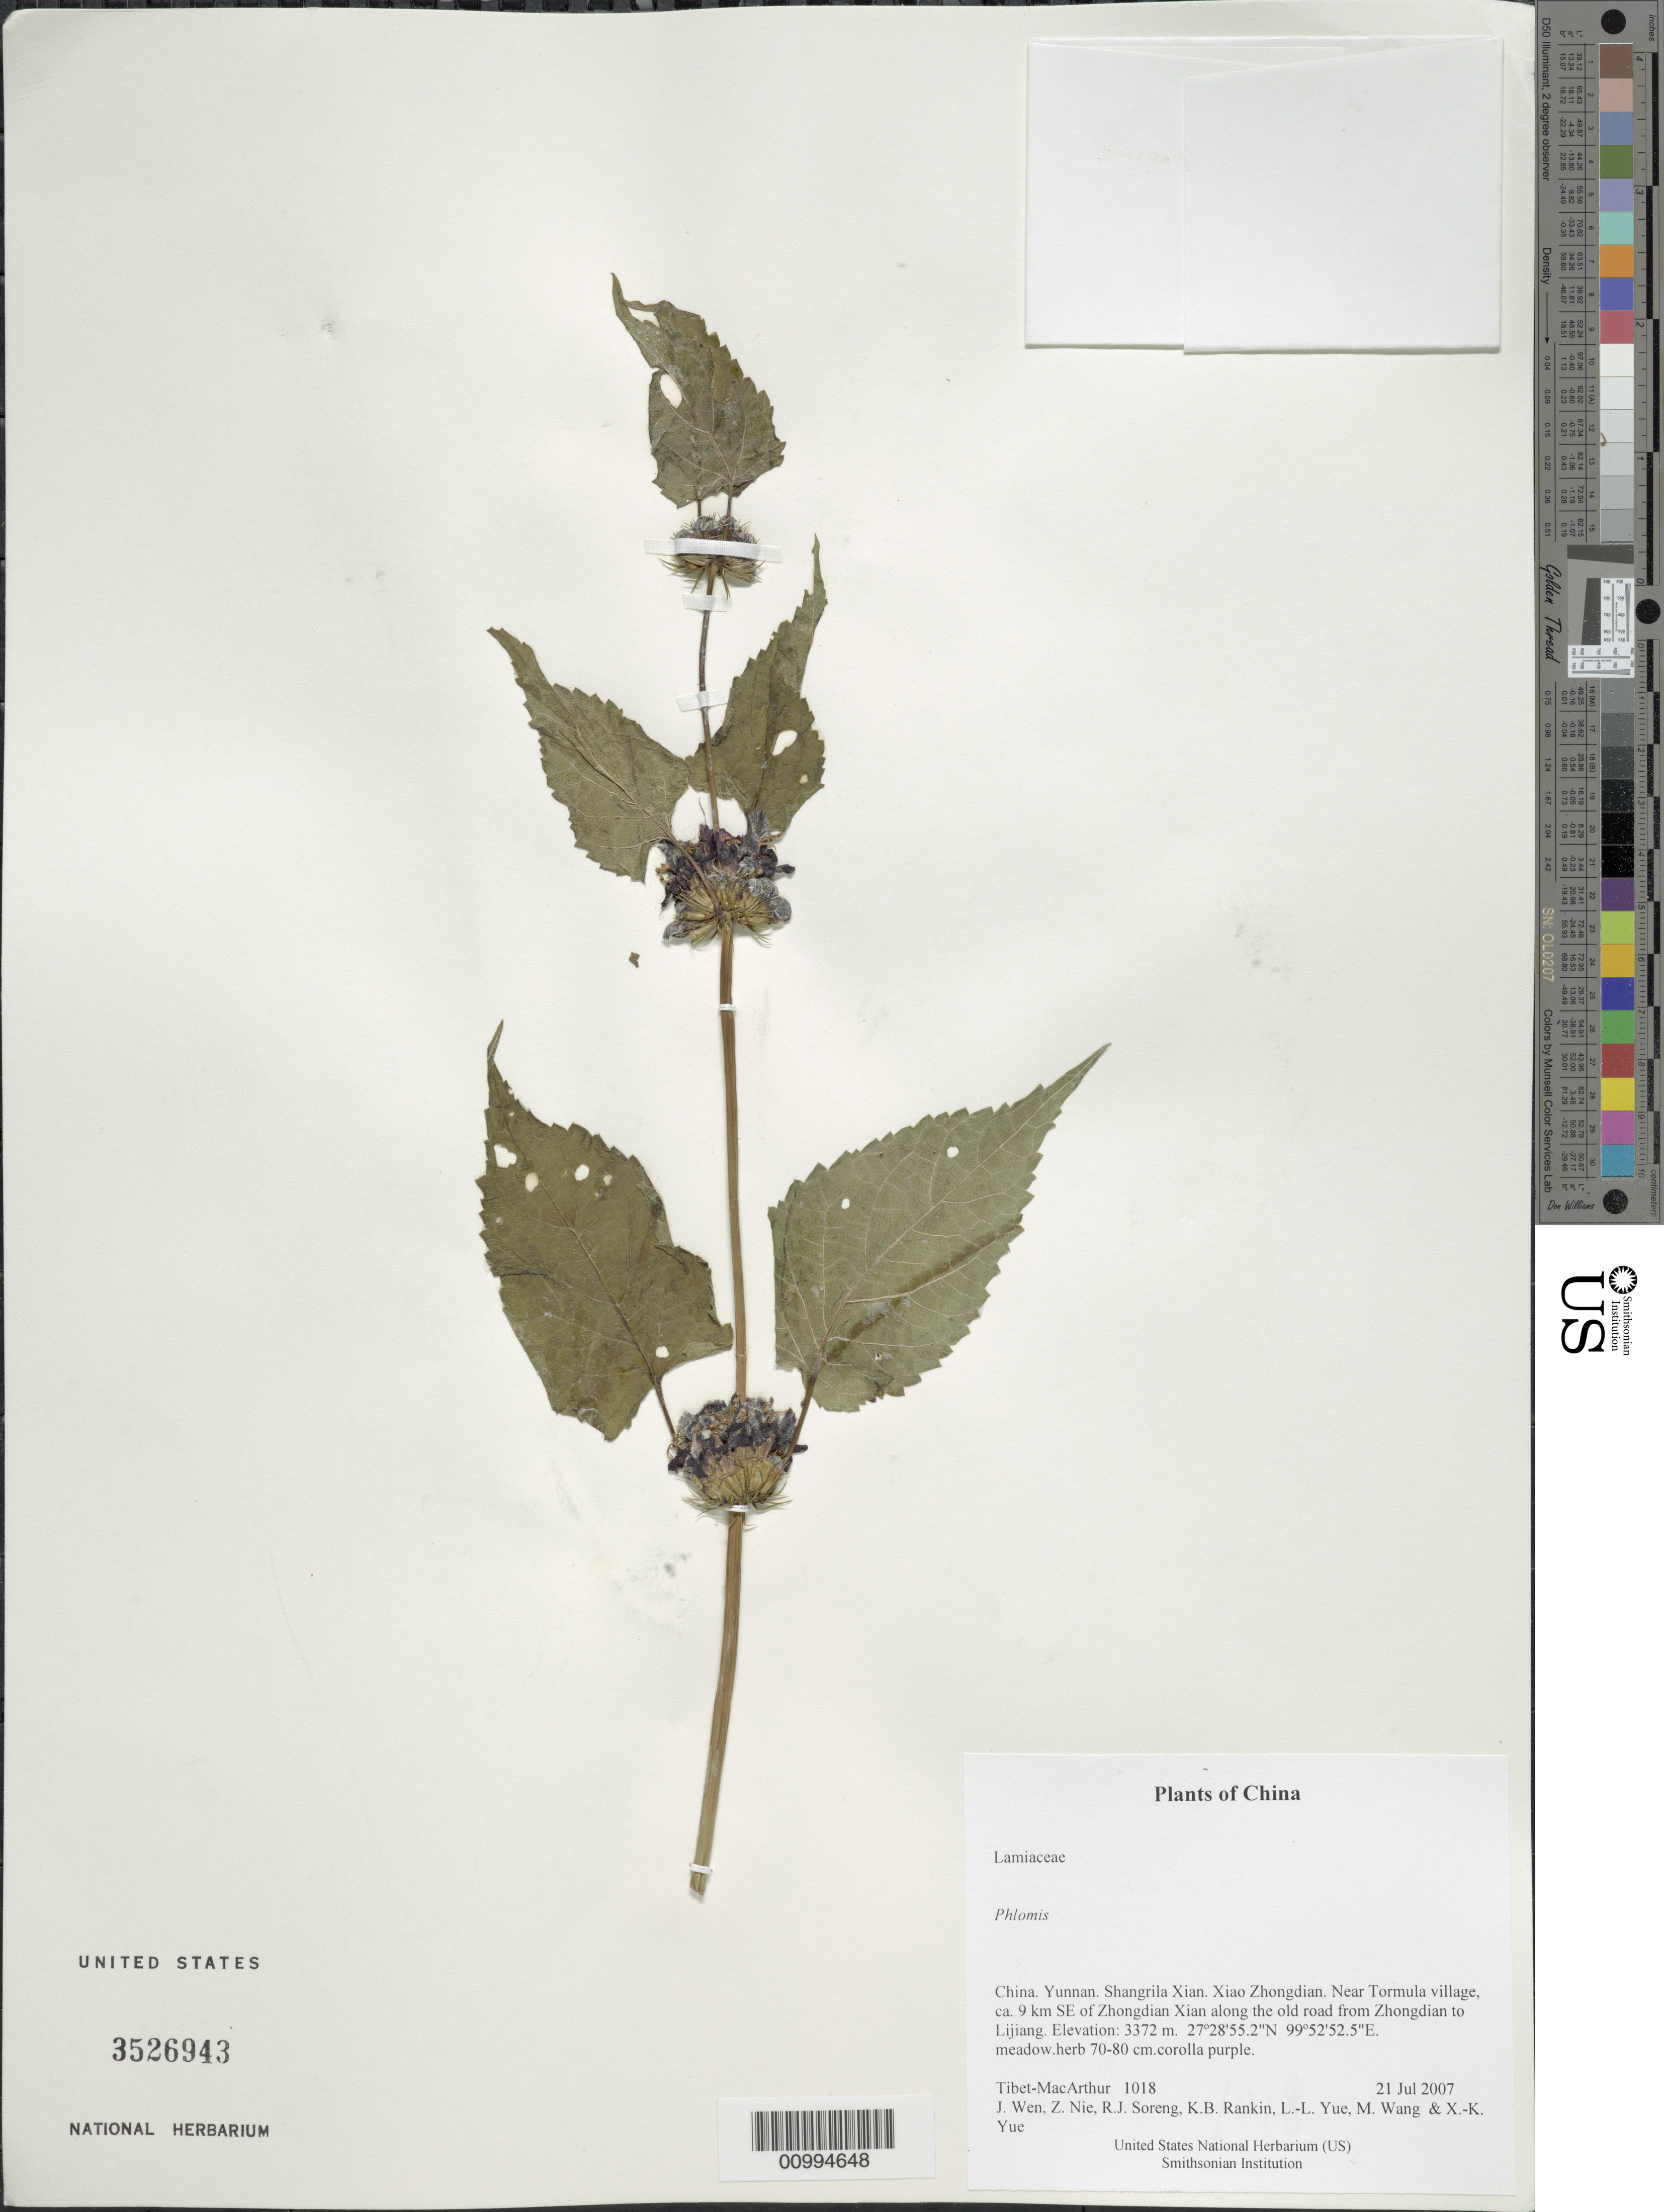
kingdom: Plantae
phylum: Tracheophyta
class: Magnoliopsida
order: Lamiales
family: Lamiaceae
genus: Phlomis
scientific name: Phlomis sp.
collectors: Tibet-MacArthur, J. Wen, Z. Nie, R. J. Soreng, K. Rankin, L. Yue, M. Wang & X. Yue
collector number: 1018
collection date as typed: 21 Jul 2007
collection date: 2007-07-21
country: China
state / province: Yunnan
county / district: Shangrila Xian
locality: Xiao Zhongdian. Near Tormula village, ca. 9 km SE of Zhongdian Xian along the old road from Zhongdian to Lijiang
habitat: meadow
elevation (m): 3372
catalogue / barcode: US 3526943